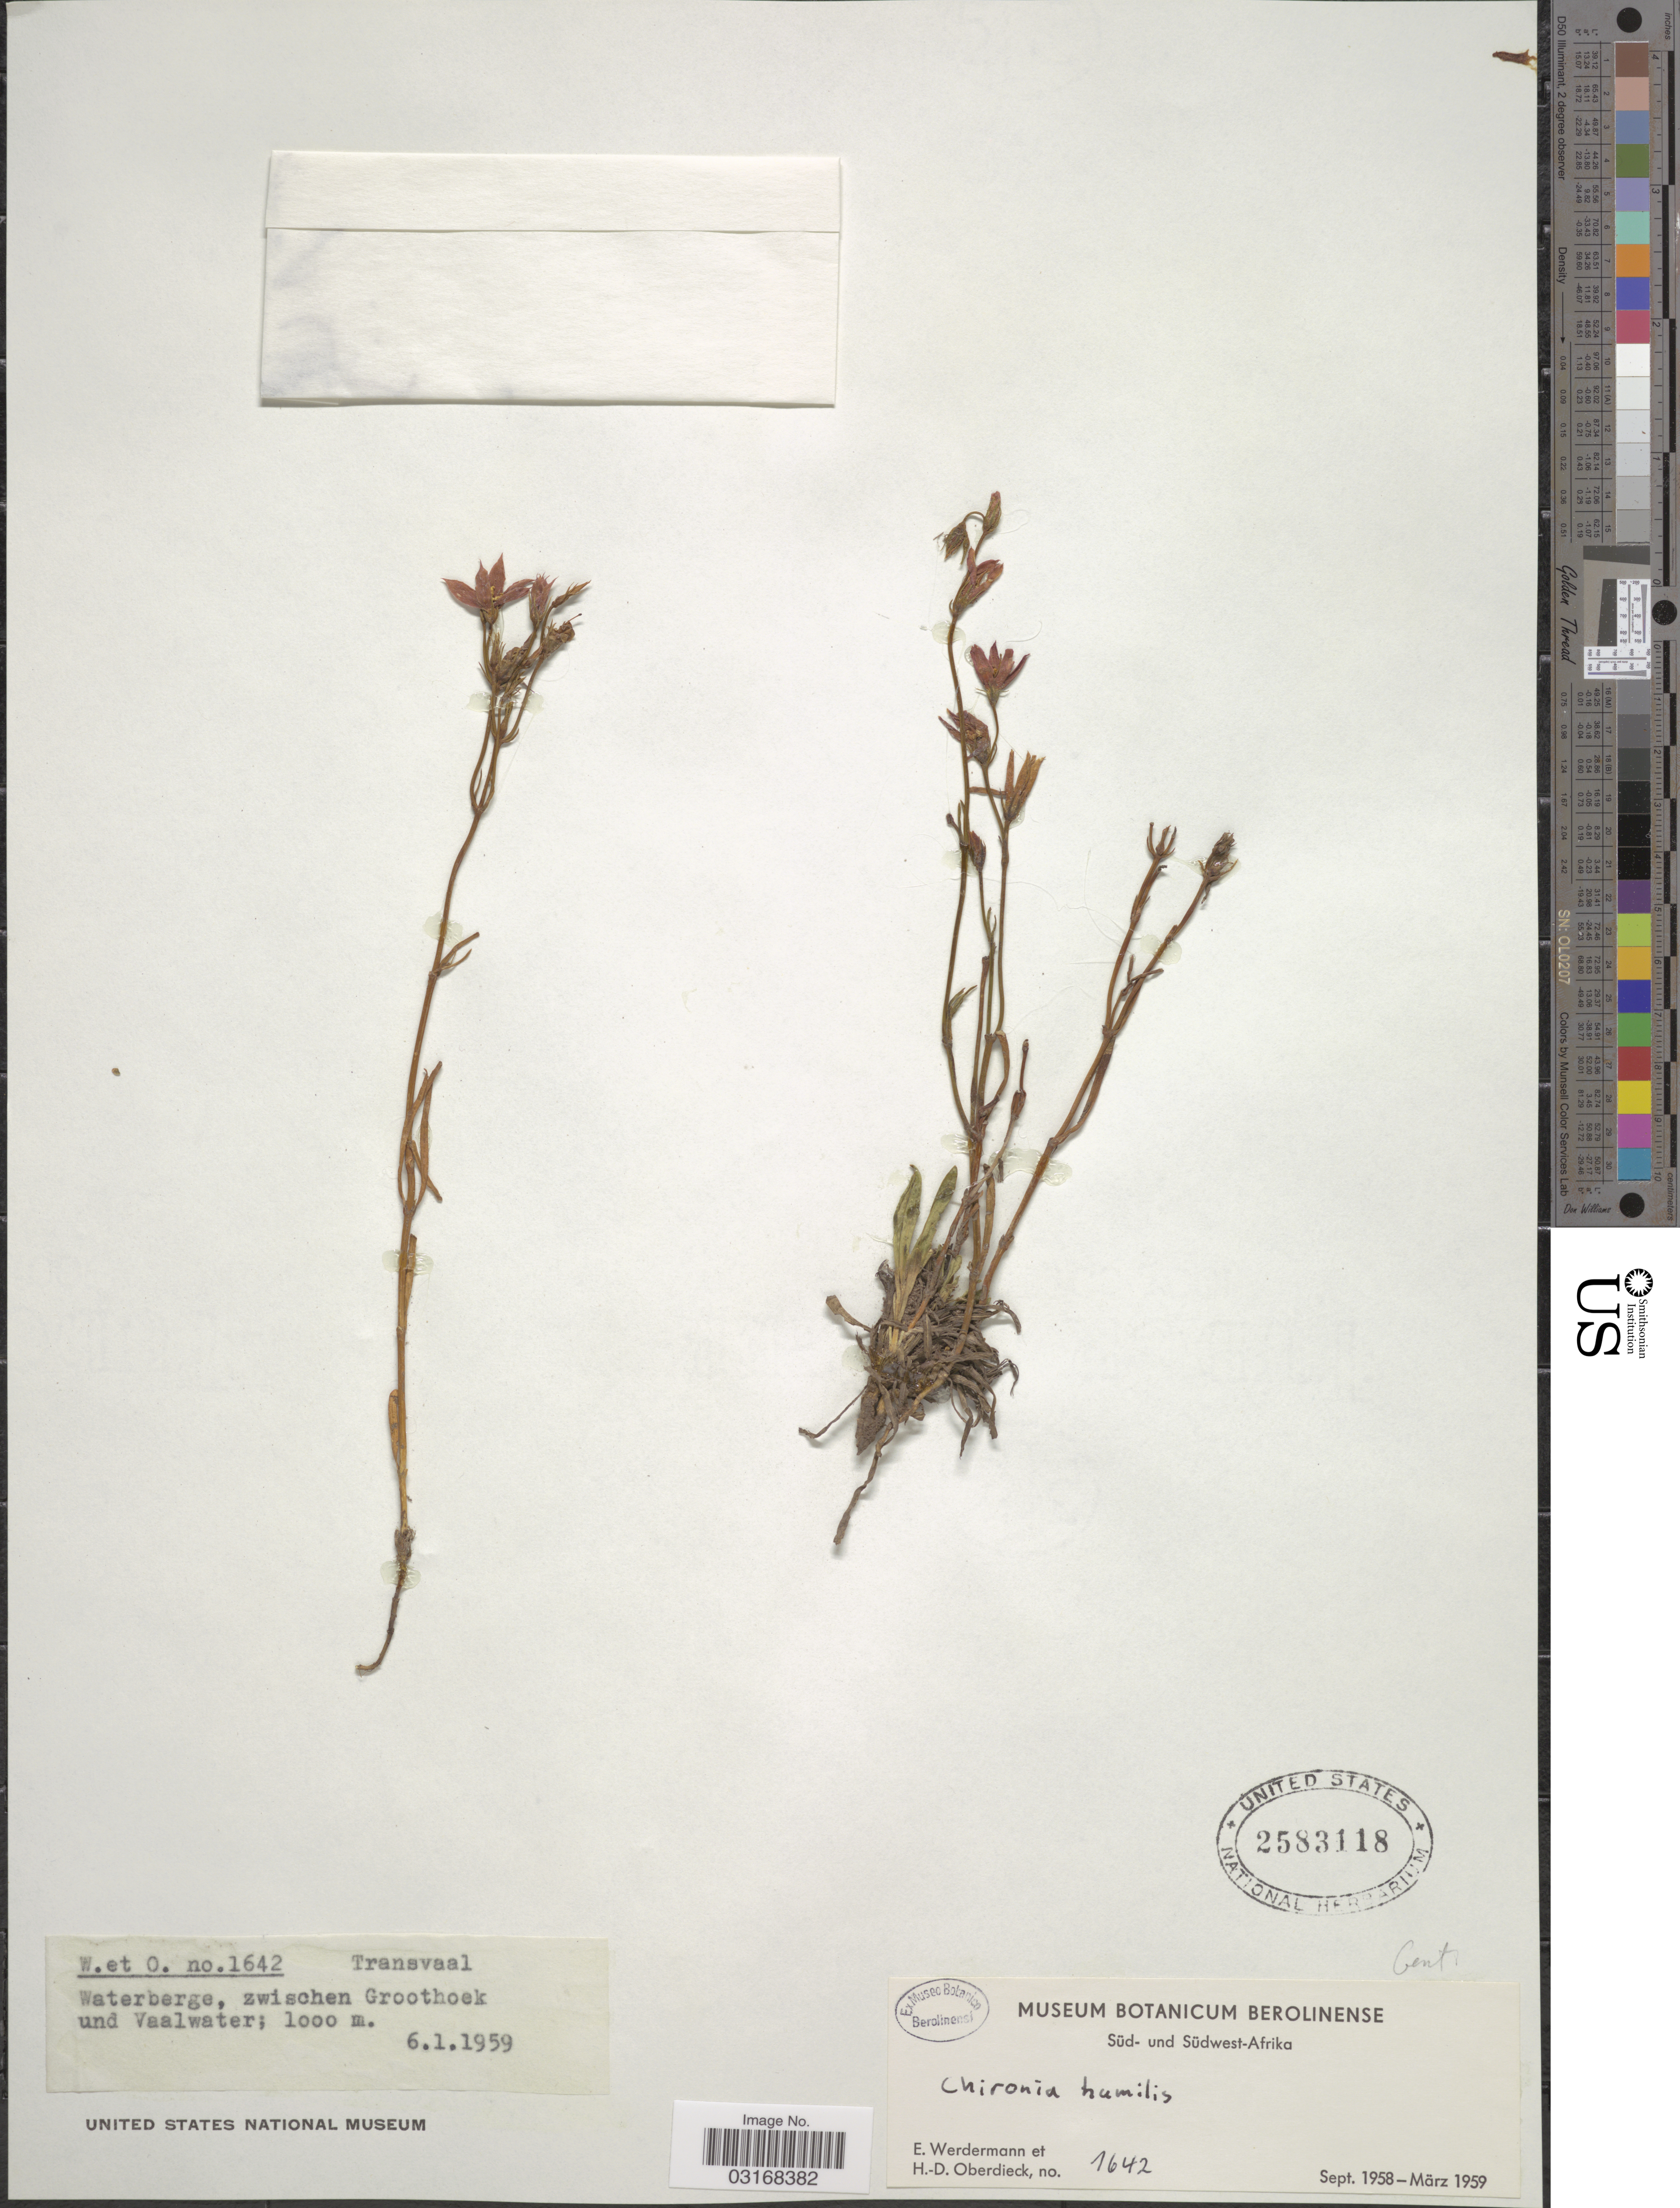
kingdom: Plantae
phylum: Tracheophyta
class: Magnoliopsida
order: Gentianales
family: Gentianaceae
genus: Chironia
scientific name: Chironia humilis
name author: Gilg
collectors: E. Werdermann & H. Oberdieck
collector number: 1642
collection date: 1959-01-06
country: South Africa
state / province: Limpopo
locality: Süd-Afrika. Transvaal. Waterberge, zwischen Groothoek und Vaalwater.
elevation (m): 1000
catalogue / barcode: US 2583118